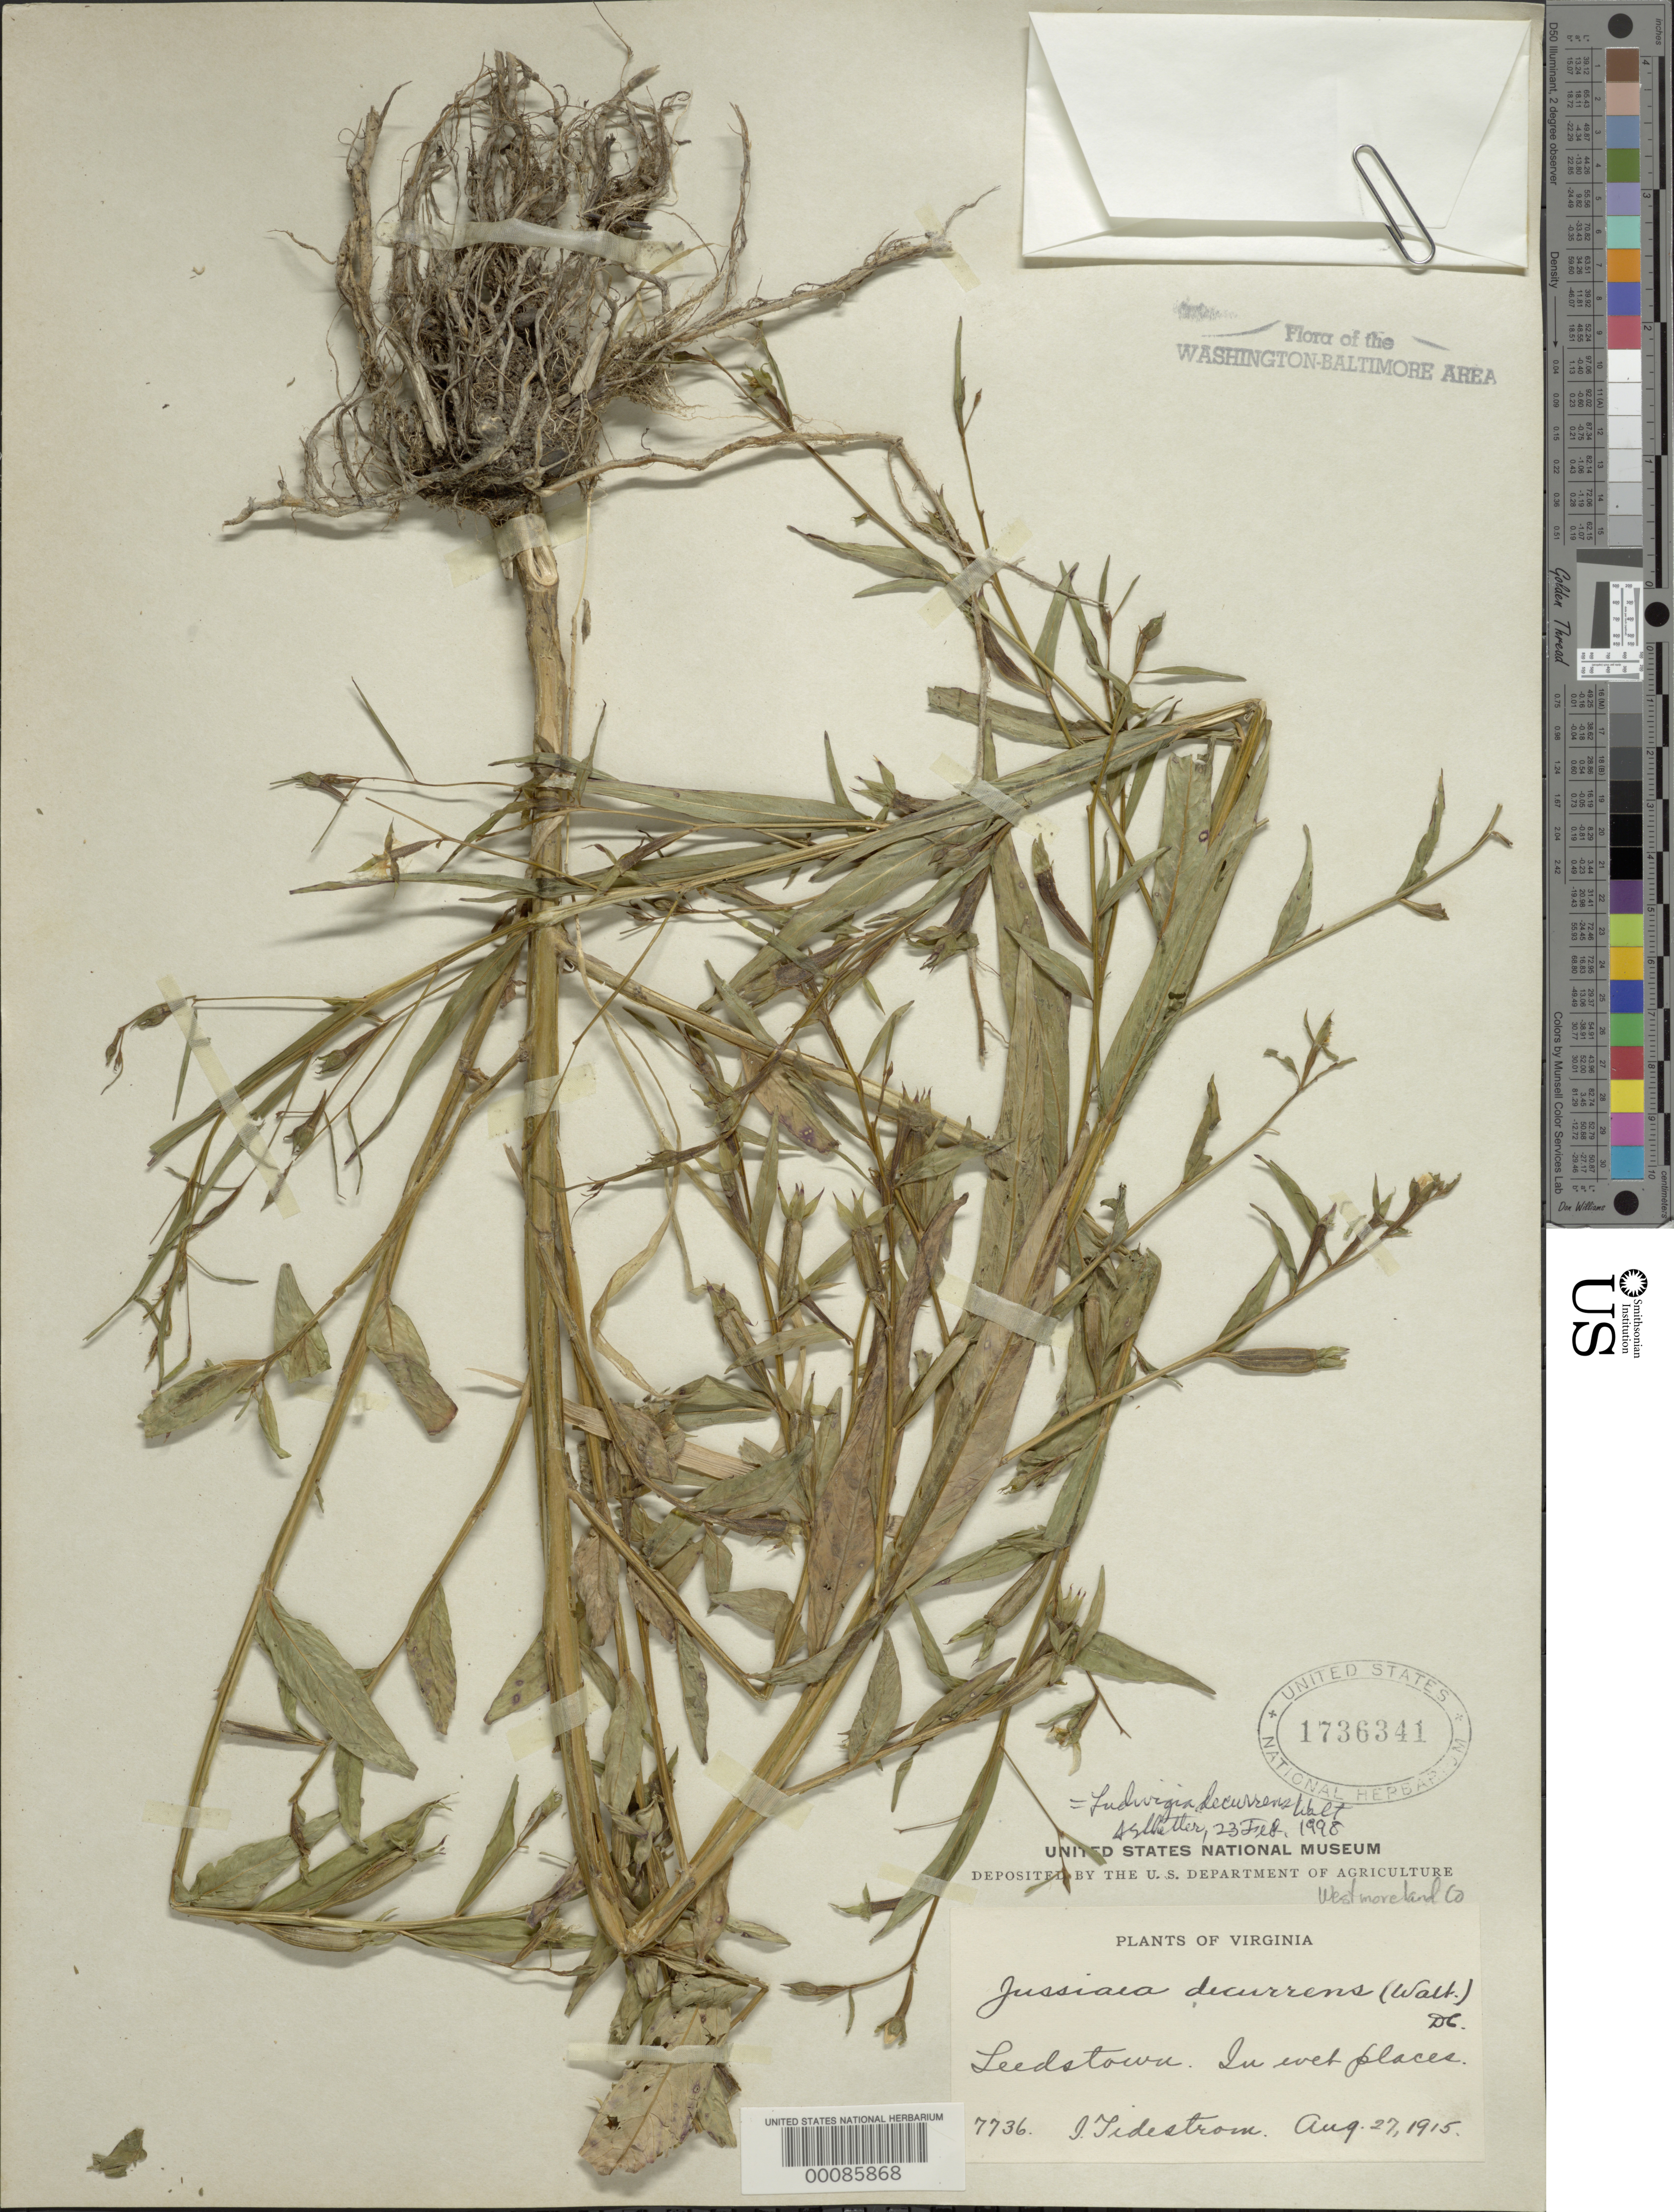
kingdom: Plantae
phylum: Tracheophyta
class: Magnoliopsida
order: Myrtales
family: Onagraceae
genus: Ludwigia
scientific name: Ludwigia decurrens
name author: Walter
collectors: I. F. Tidestrom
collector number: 7736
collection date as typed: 27 Aug 1915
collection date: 1915-08-27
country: United States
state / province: Virginia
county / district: Westmoreland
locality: Leedstown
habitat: Wet places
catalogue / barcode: US 1736341